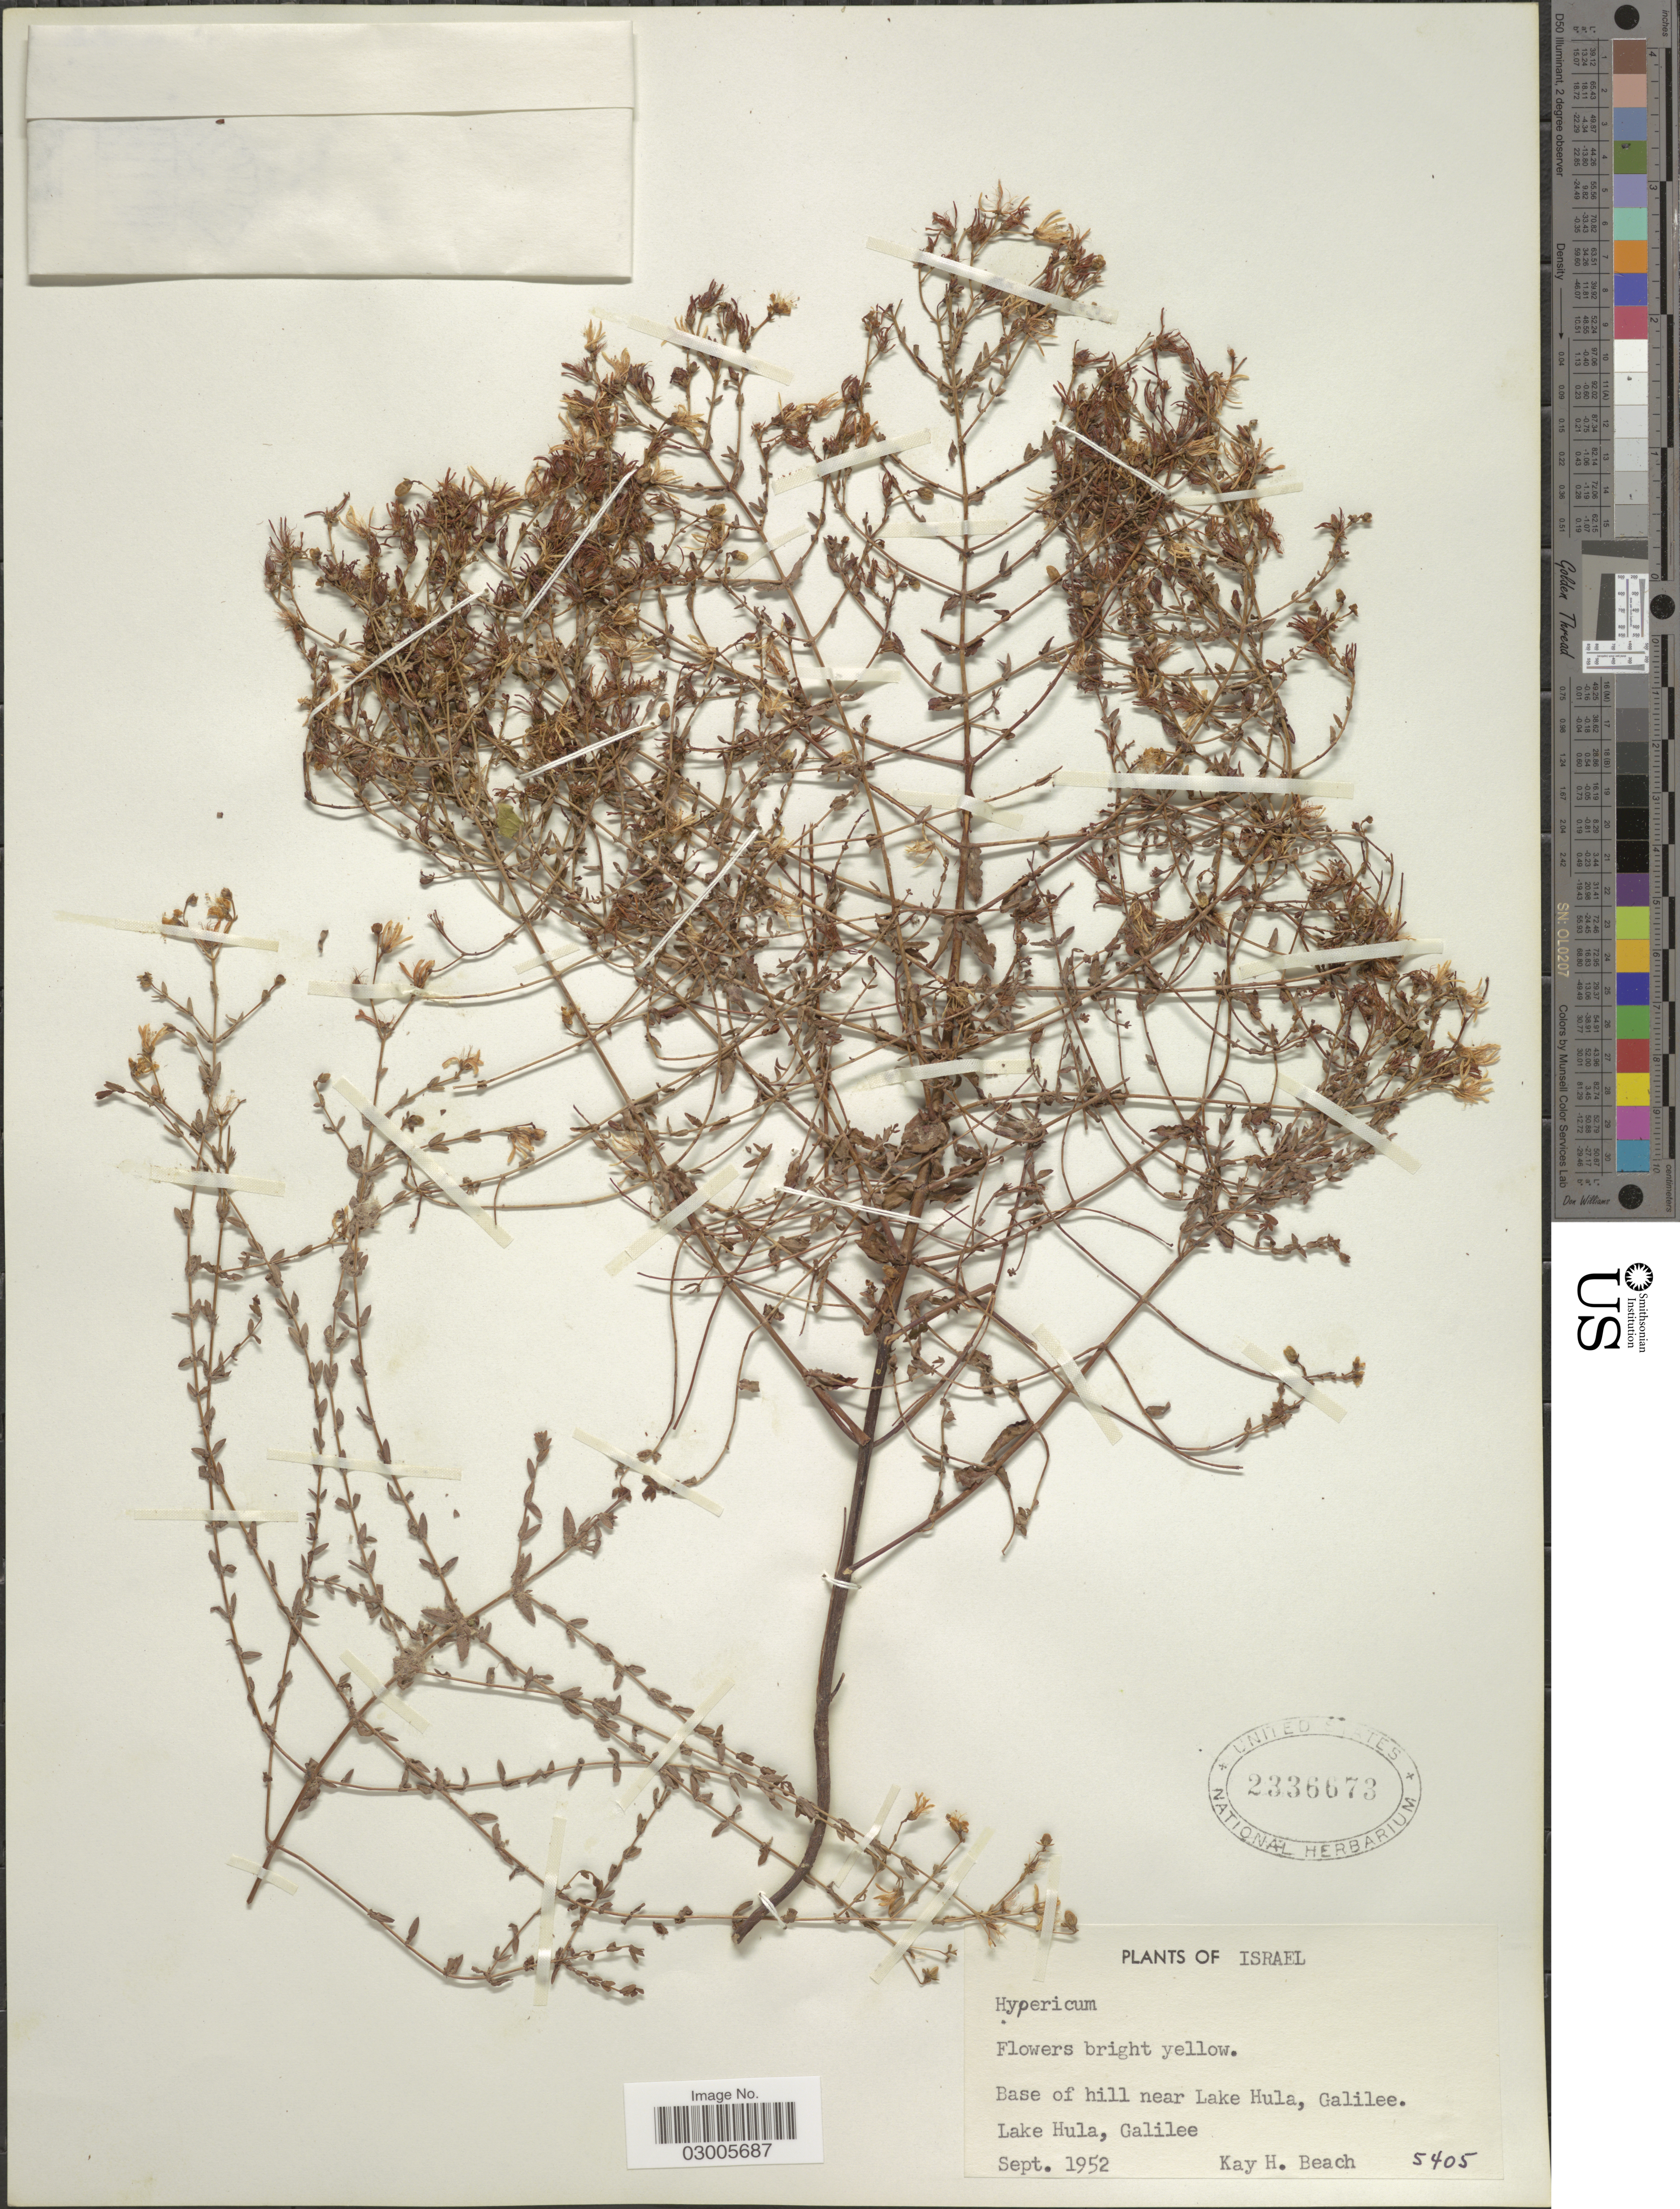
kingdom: Plantae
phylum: Tracheophyta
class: Magnoliopsida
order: Malpighiales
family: Hypericaceae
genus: Hypericum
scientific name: Hypericum sp.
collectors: K. H. Beach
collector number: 5405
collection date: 1952-09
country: Israel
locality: Base of hill near Lake Hula, Galilee. Lake Hula, Galilee.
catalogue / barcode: US 2336673